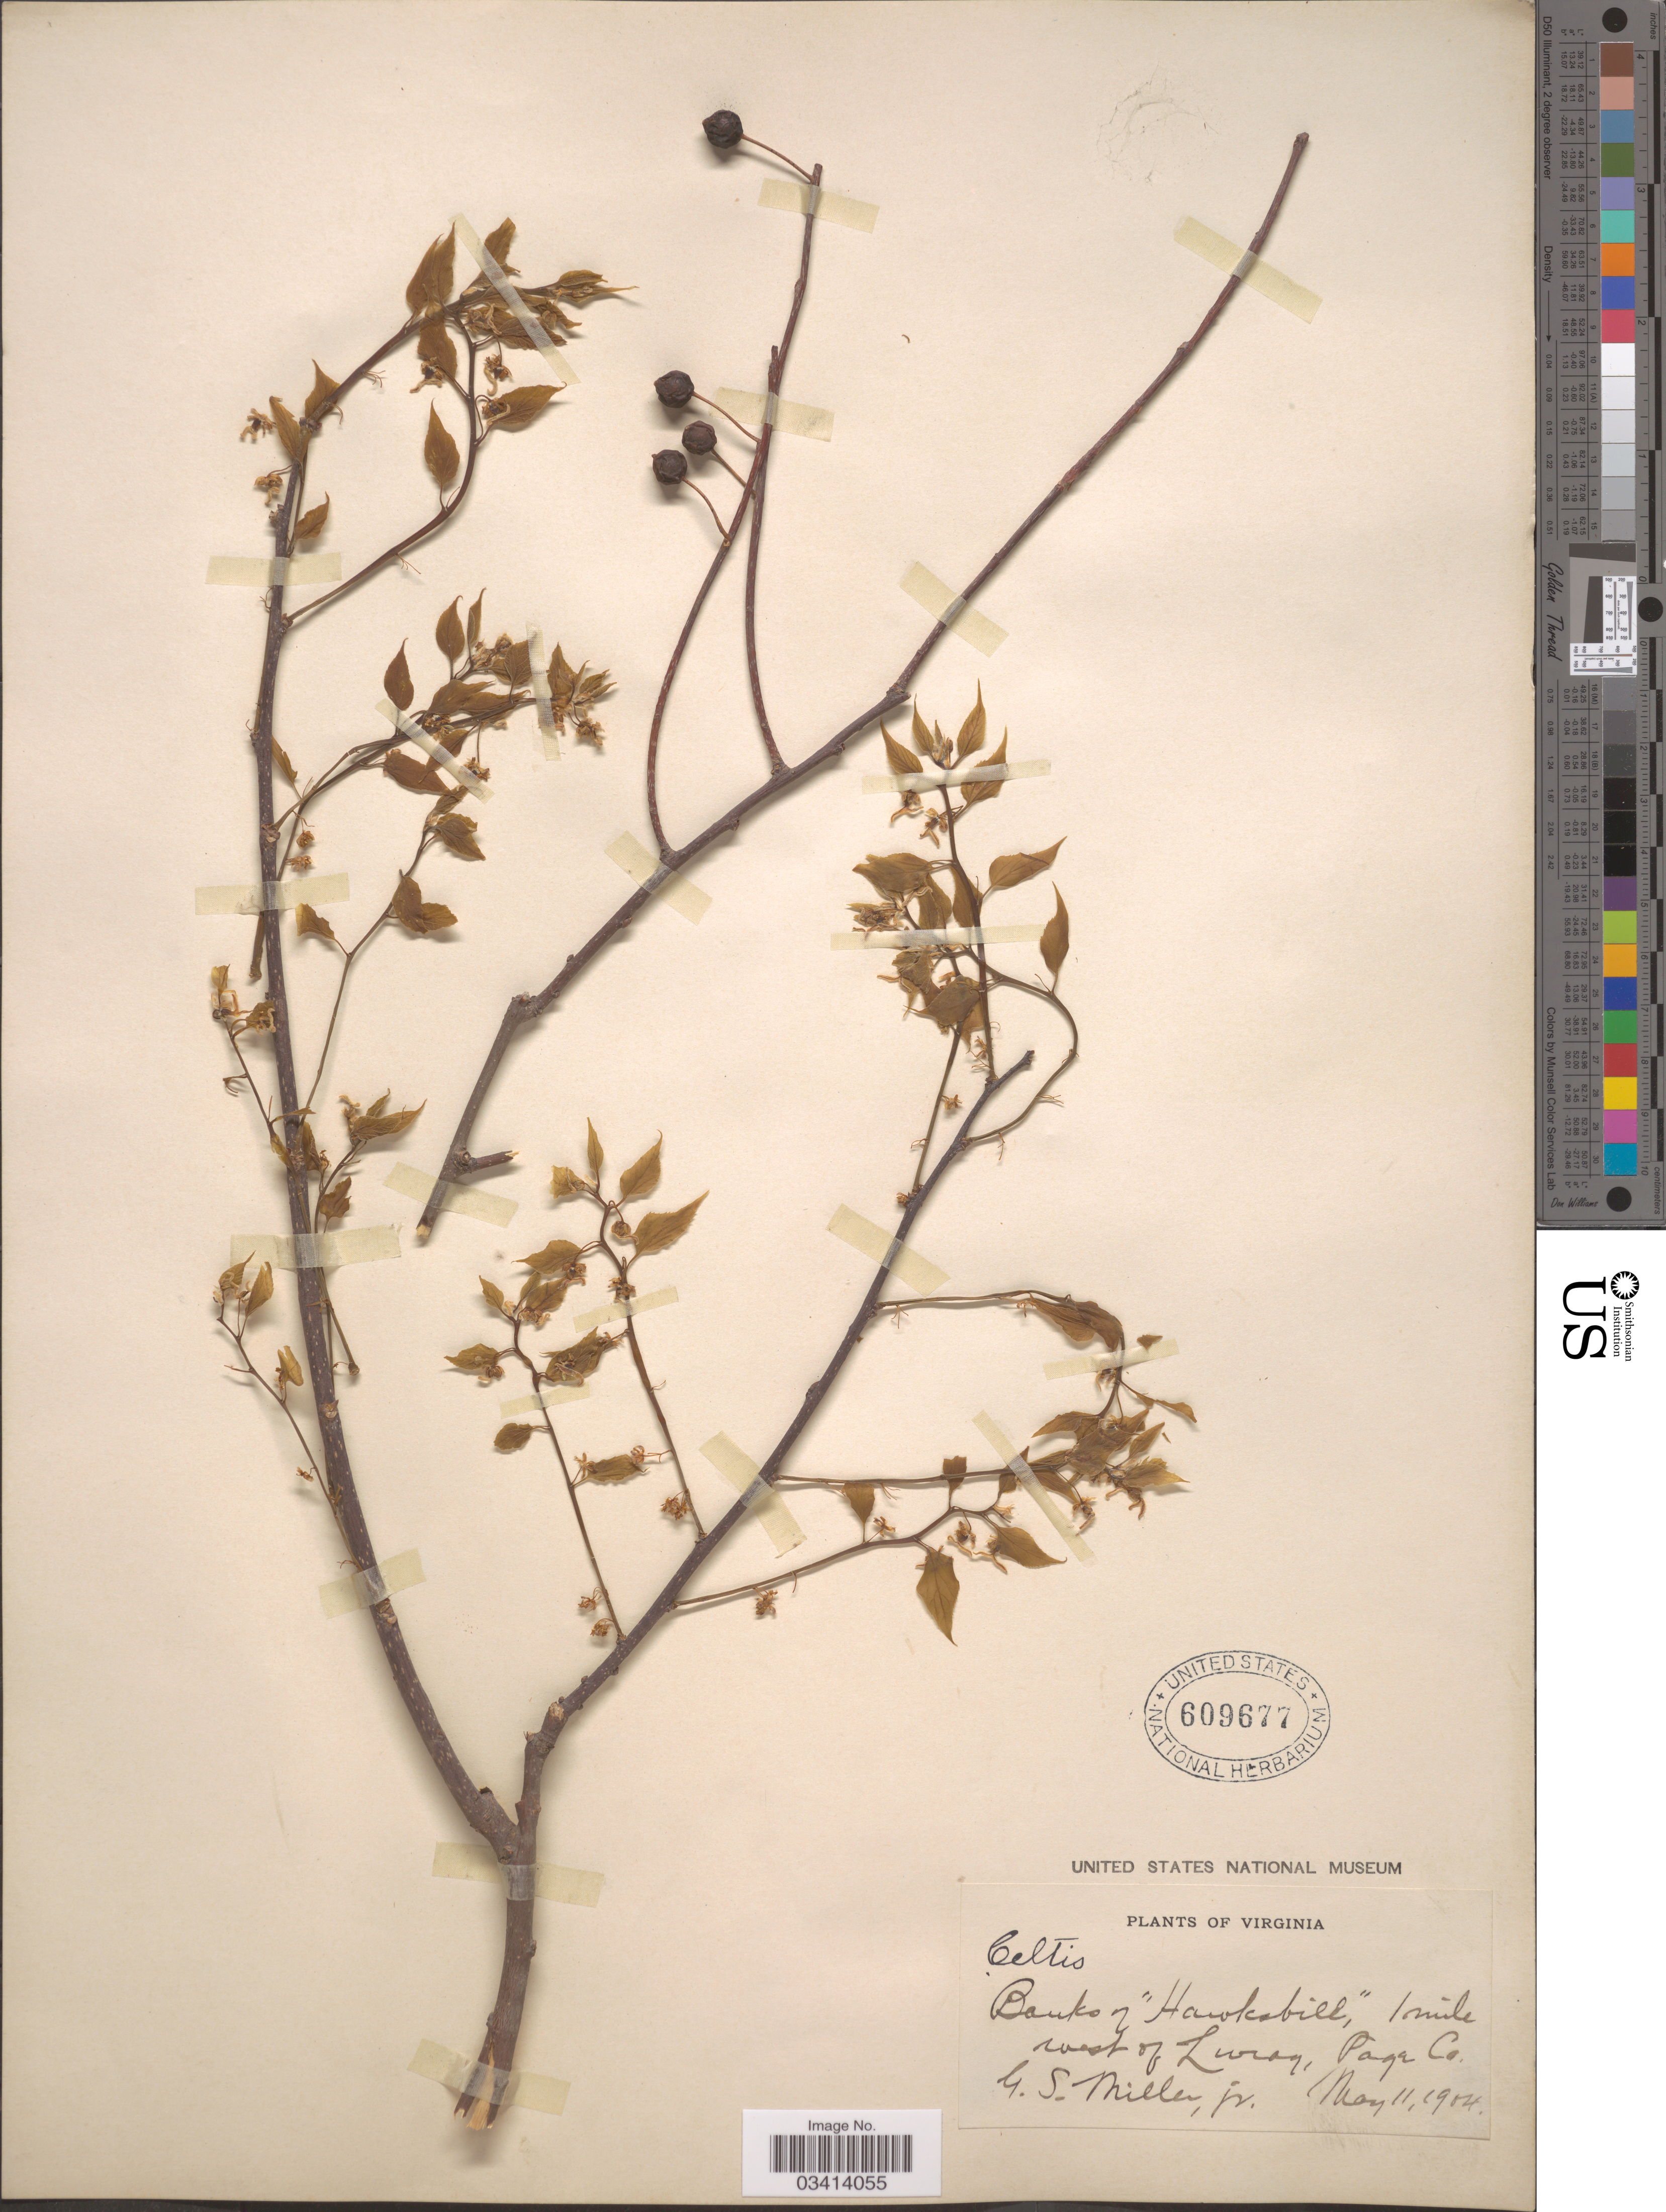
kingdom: Plantae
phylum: Tracheophyta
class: Magnoliopsida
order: Rosales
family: Cannabaceae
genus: Celtis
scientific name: Celtis occidentalis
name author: L.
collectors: G. S. Miller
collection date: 1904-05-11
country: United States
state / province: Virginia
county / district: Page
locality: Banks of "Hawksbill", 1 mile west of Luray, Page Co.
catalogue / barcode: US 609677